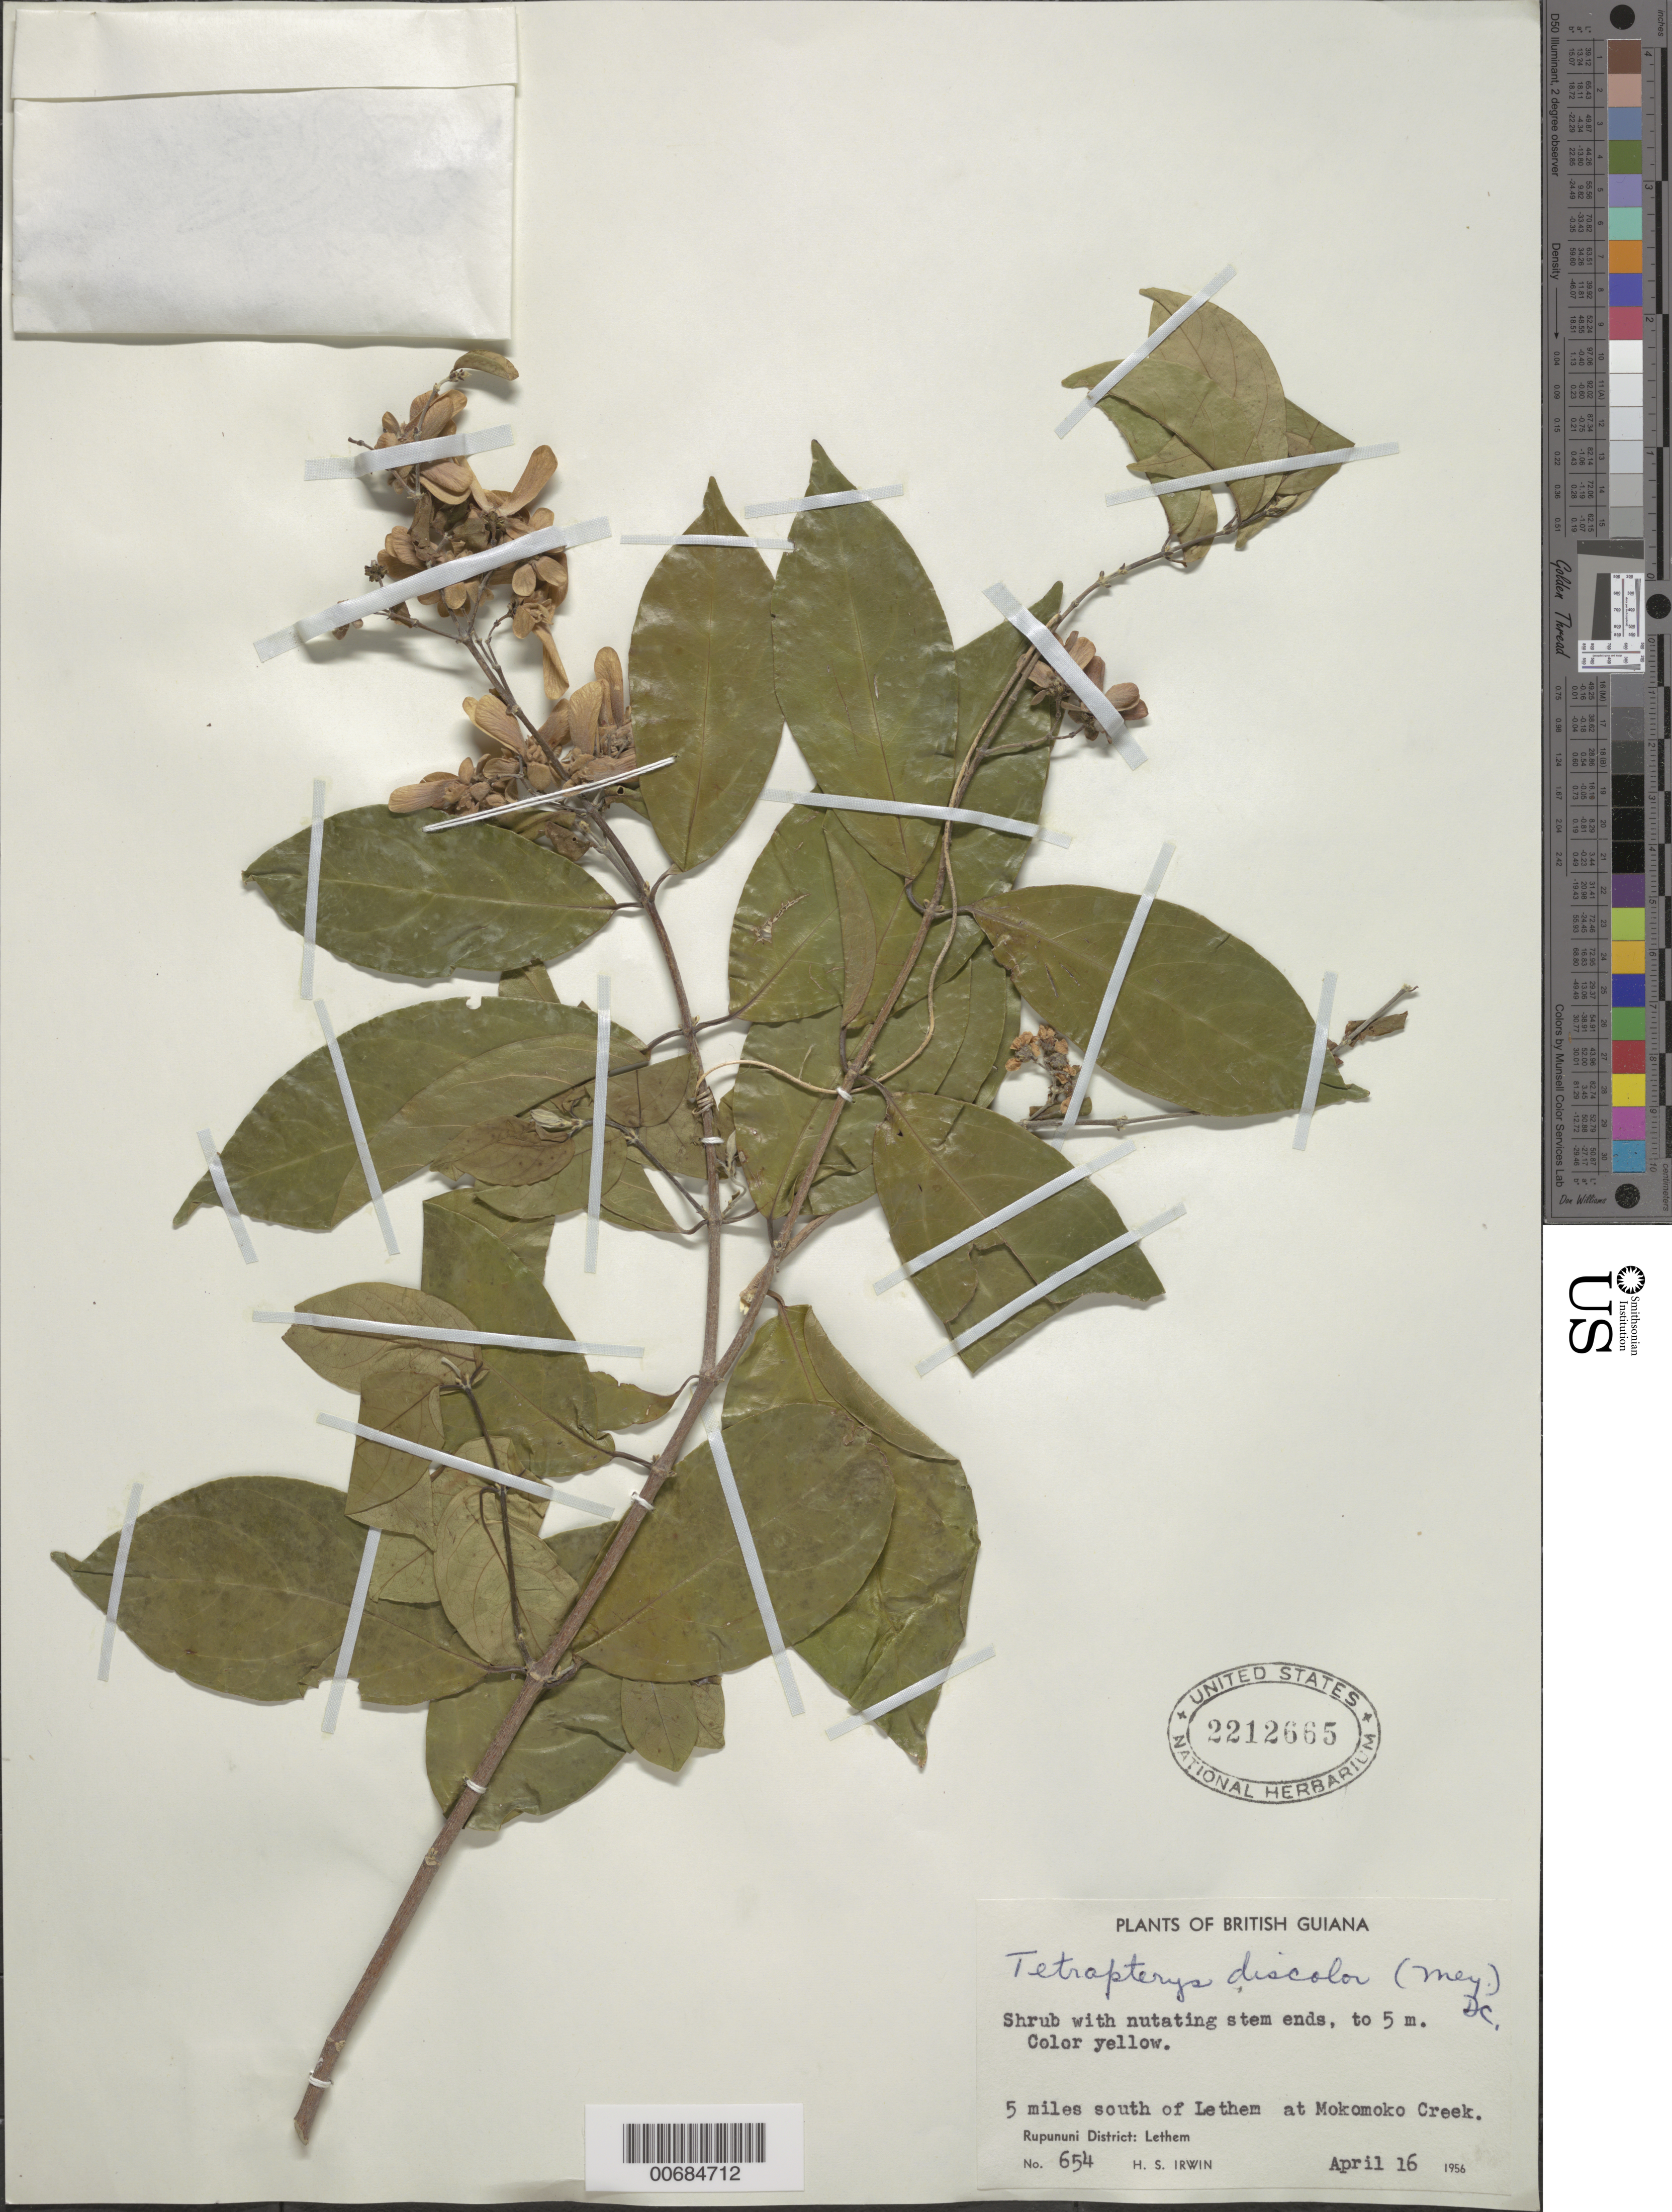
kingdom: Plantae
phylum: Tracheophyta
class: Magnoliopsida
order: Malpighiales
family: Malpighiaceae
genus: Tetrapterys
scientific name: Tetrapterys discolor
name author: (G. Mey.) DC.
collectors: H. Irwin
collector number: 654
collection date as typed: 16-Apr-56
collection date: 1956-04-16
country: Guyana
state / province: U. Takutu-U. Essequibo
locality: Rupununi Dist., 5 mi. S of Lethem at Mokomoko Creek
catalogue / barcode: US 2212665